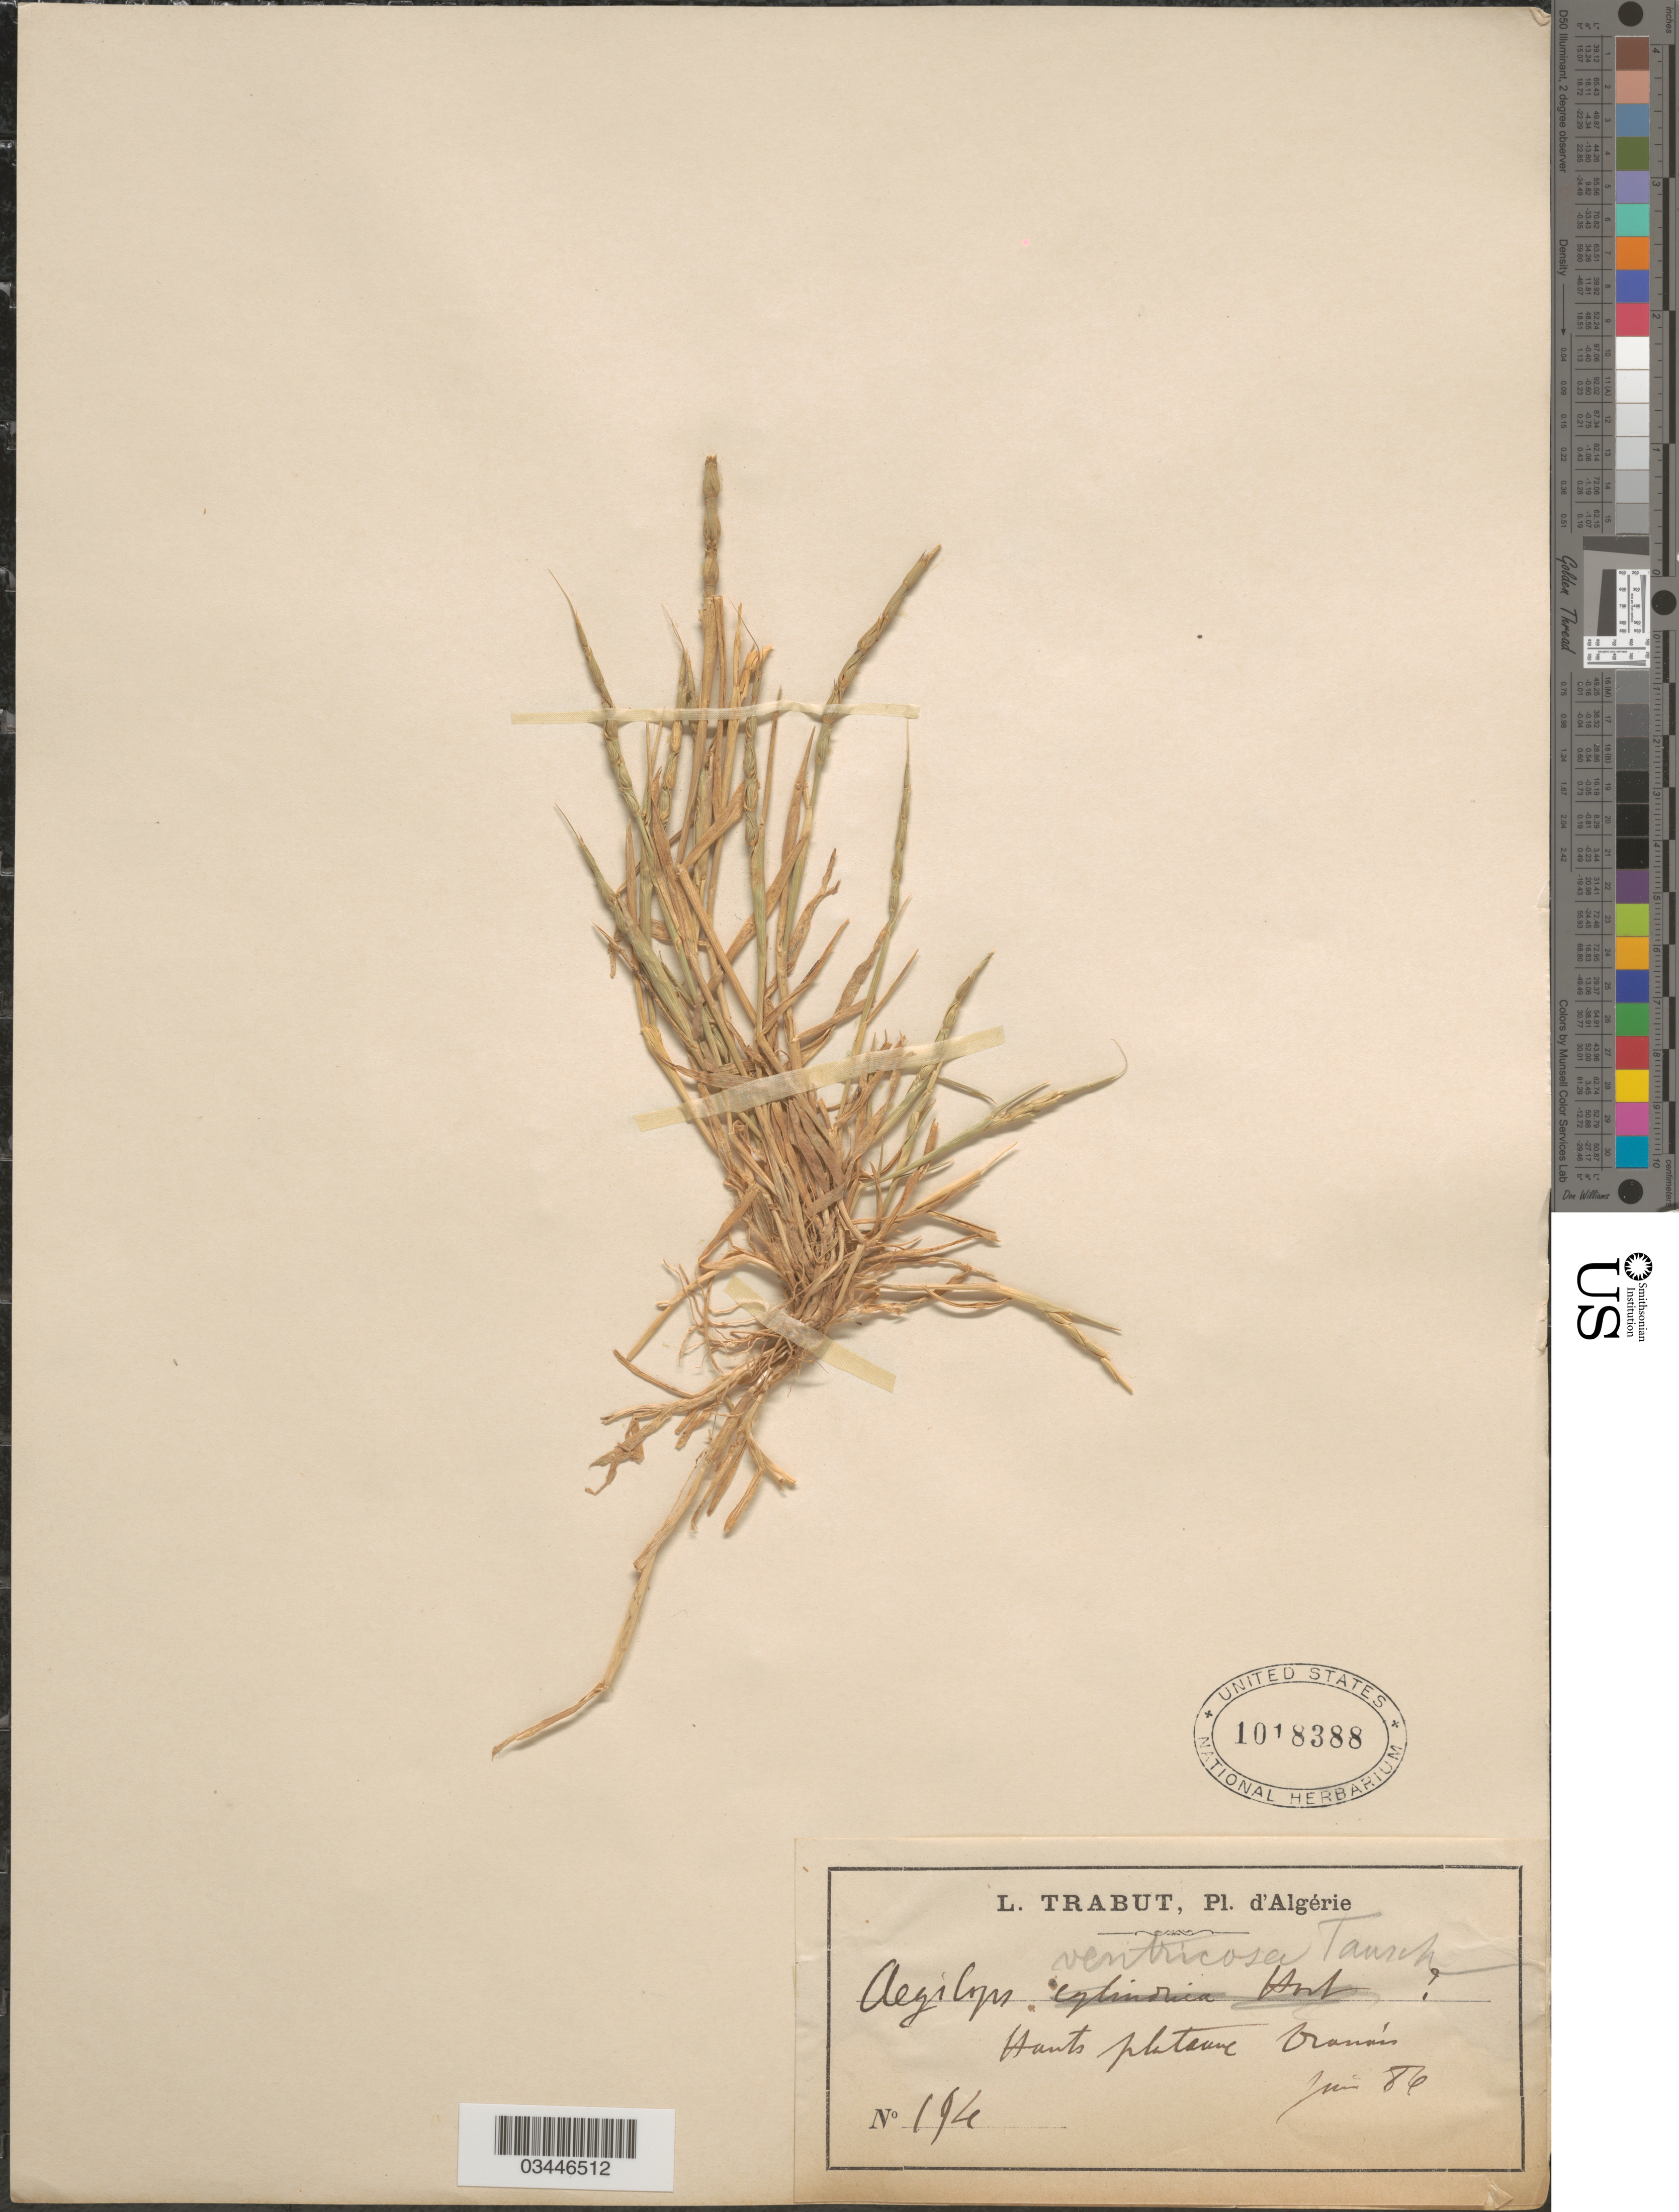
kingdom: Plantae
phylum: Tracheophyta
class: Liliopsida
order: Poales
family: Poaceae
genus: Aegilops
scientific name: Aegilops ventricosa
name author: Tausch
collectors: L. Trabut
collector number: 194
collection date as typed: Transcribed d/m/y: /6/86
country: Algeria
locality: Hauts plateaux.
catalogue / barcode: US 1018388